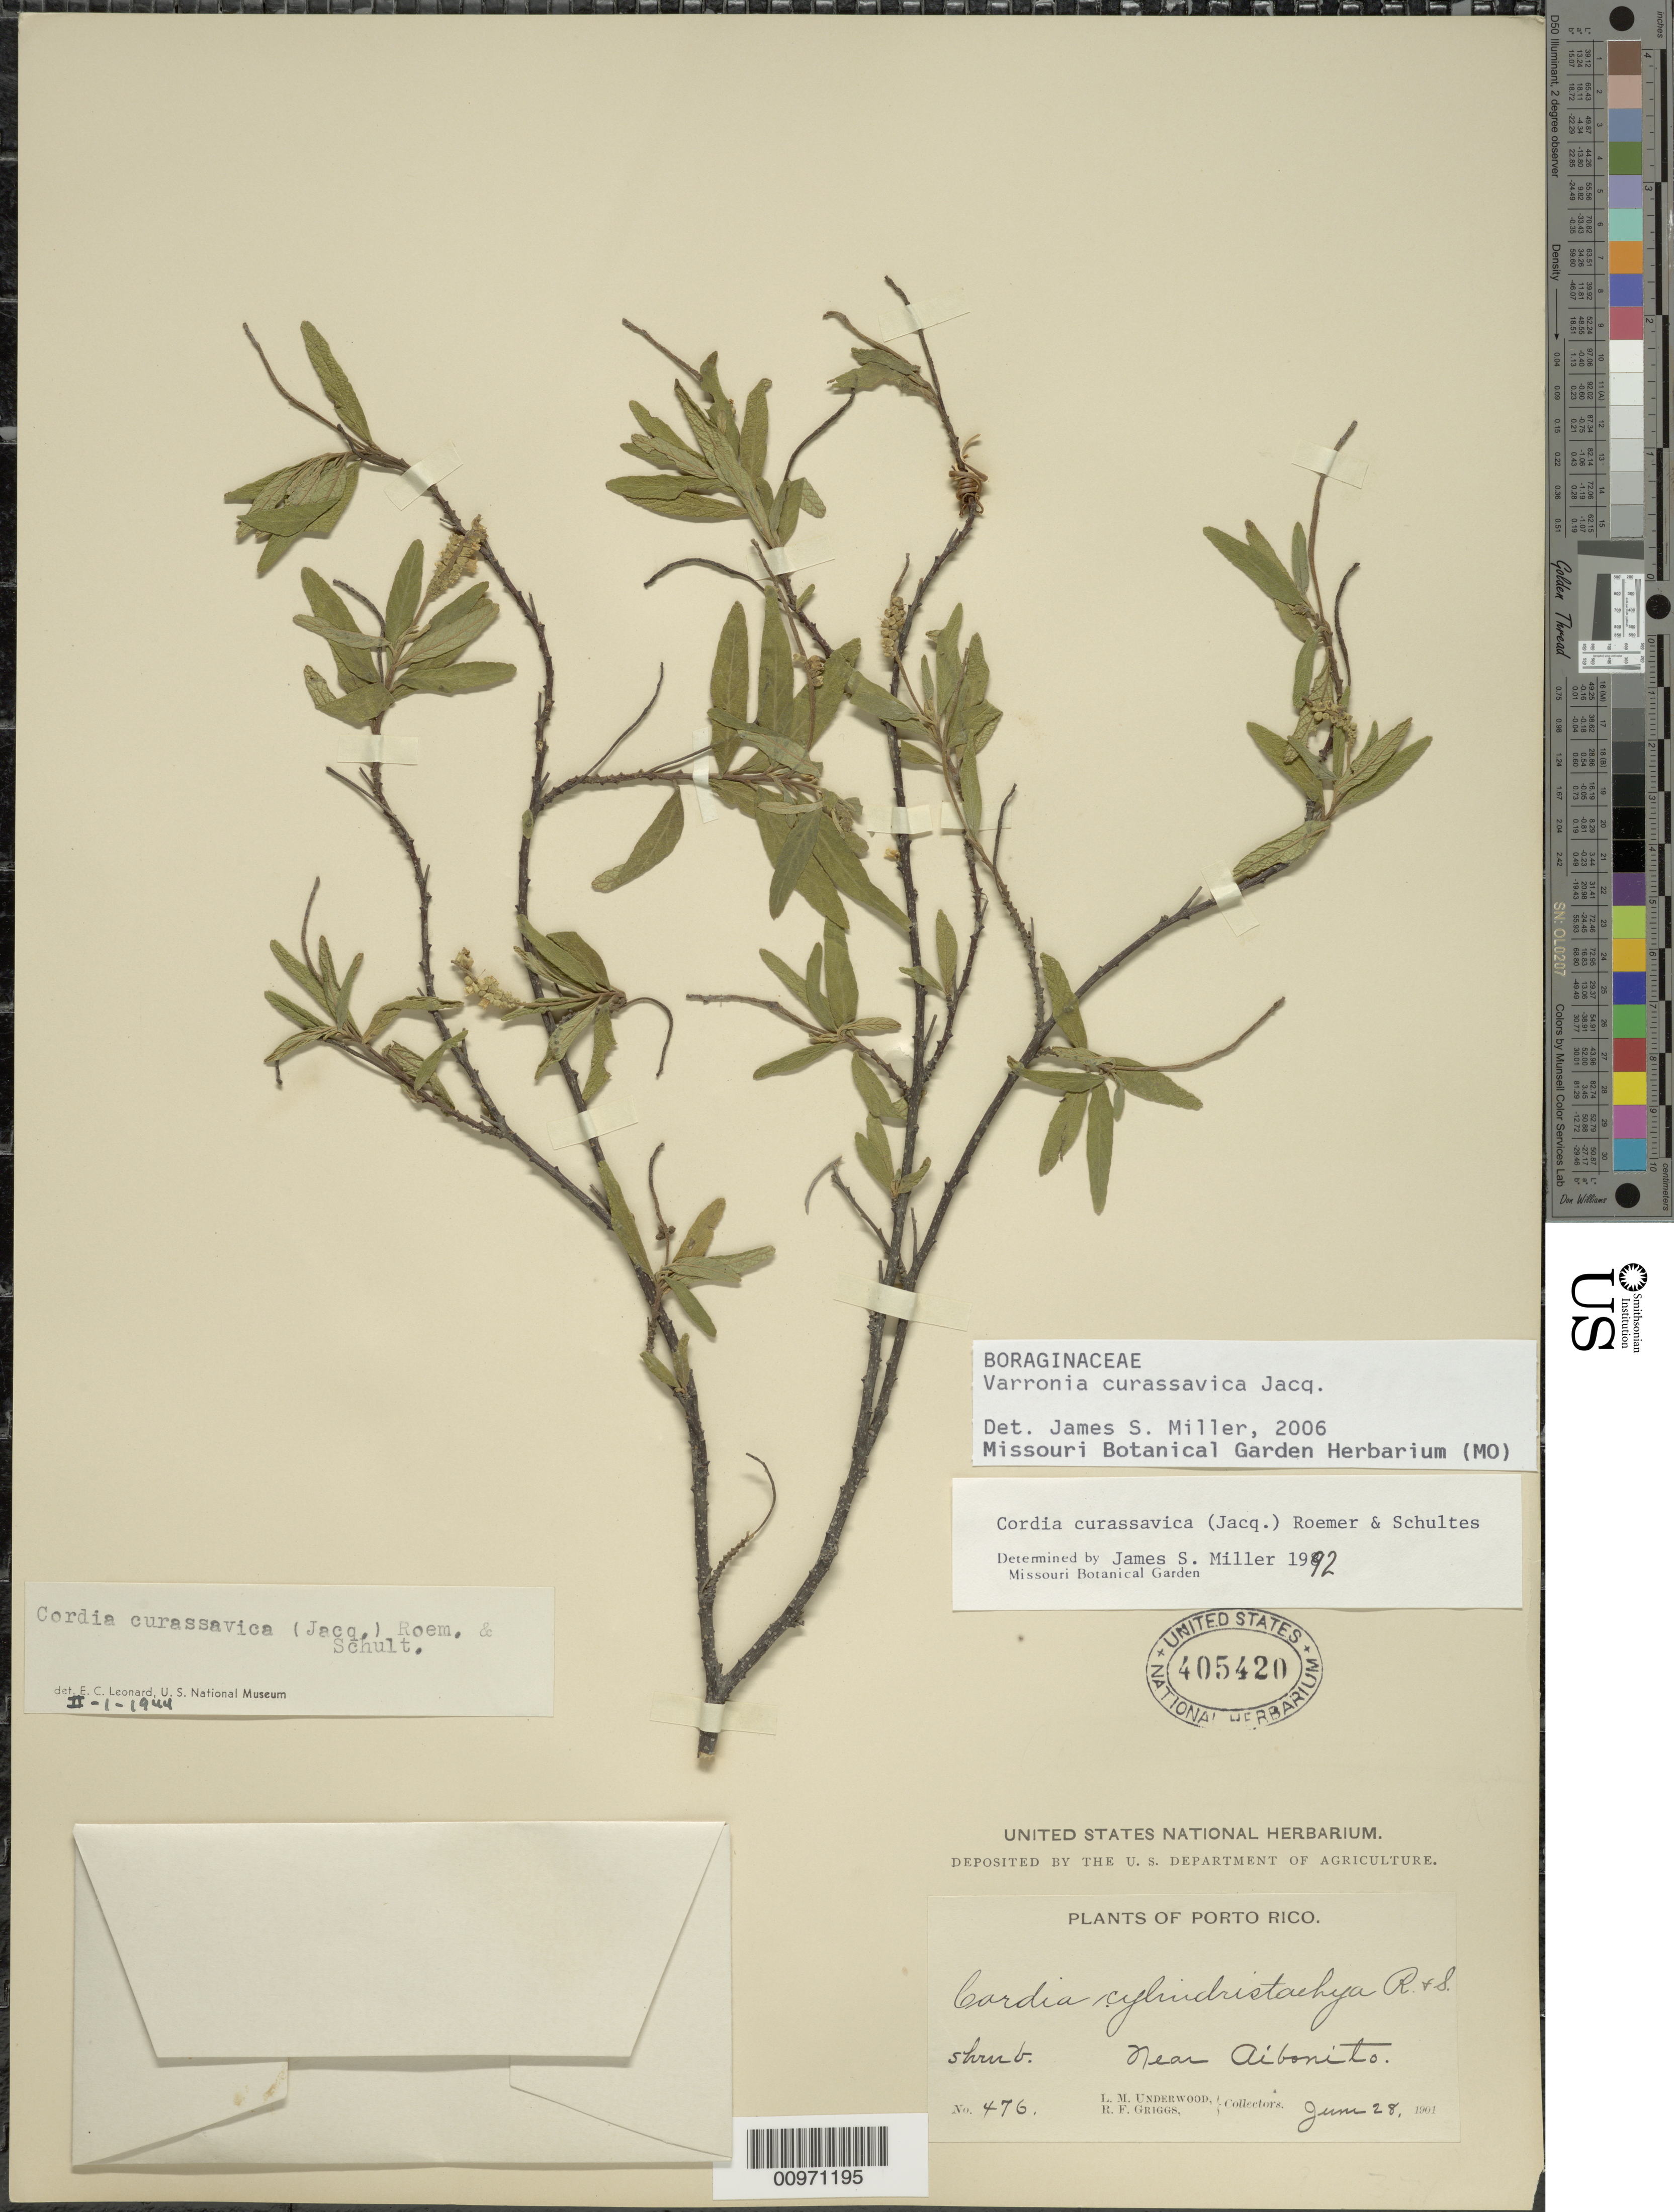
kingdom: Plantae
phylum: Tracheophyta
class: Magnoliopsida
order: Boraginales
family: Cordiaceae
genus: Varronia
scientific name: Varronia curassavica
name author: Jacq.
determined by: Miller, James S., (MO), Missouri Botanical Garden (UNITED STATES)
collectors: L. M. Underwood & R. F. Griggs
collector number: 476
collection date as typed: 28 Jun 1901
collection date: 1901-06-28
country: Puerto Rico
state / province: Abonito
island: Puerto Rico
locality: Near Aibonito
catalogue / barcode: US 405420